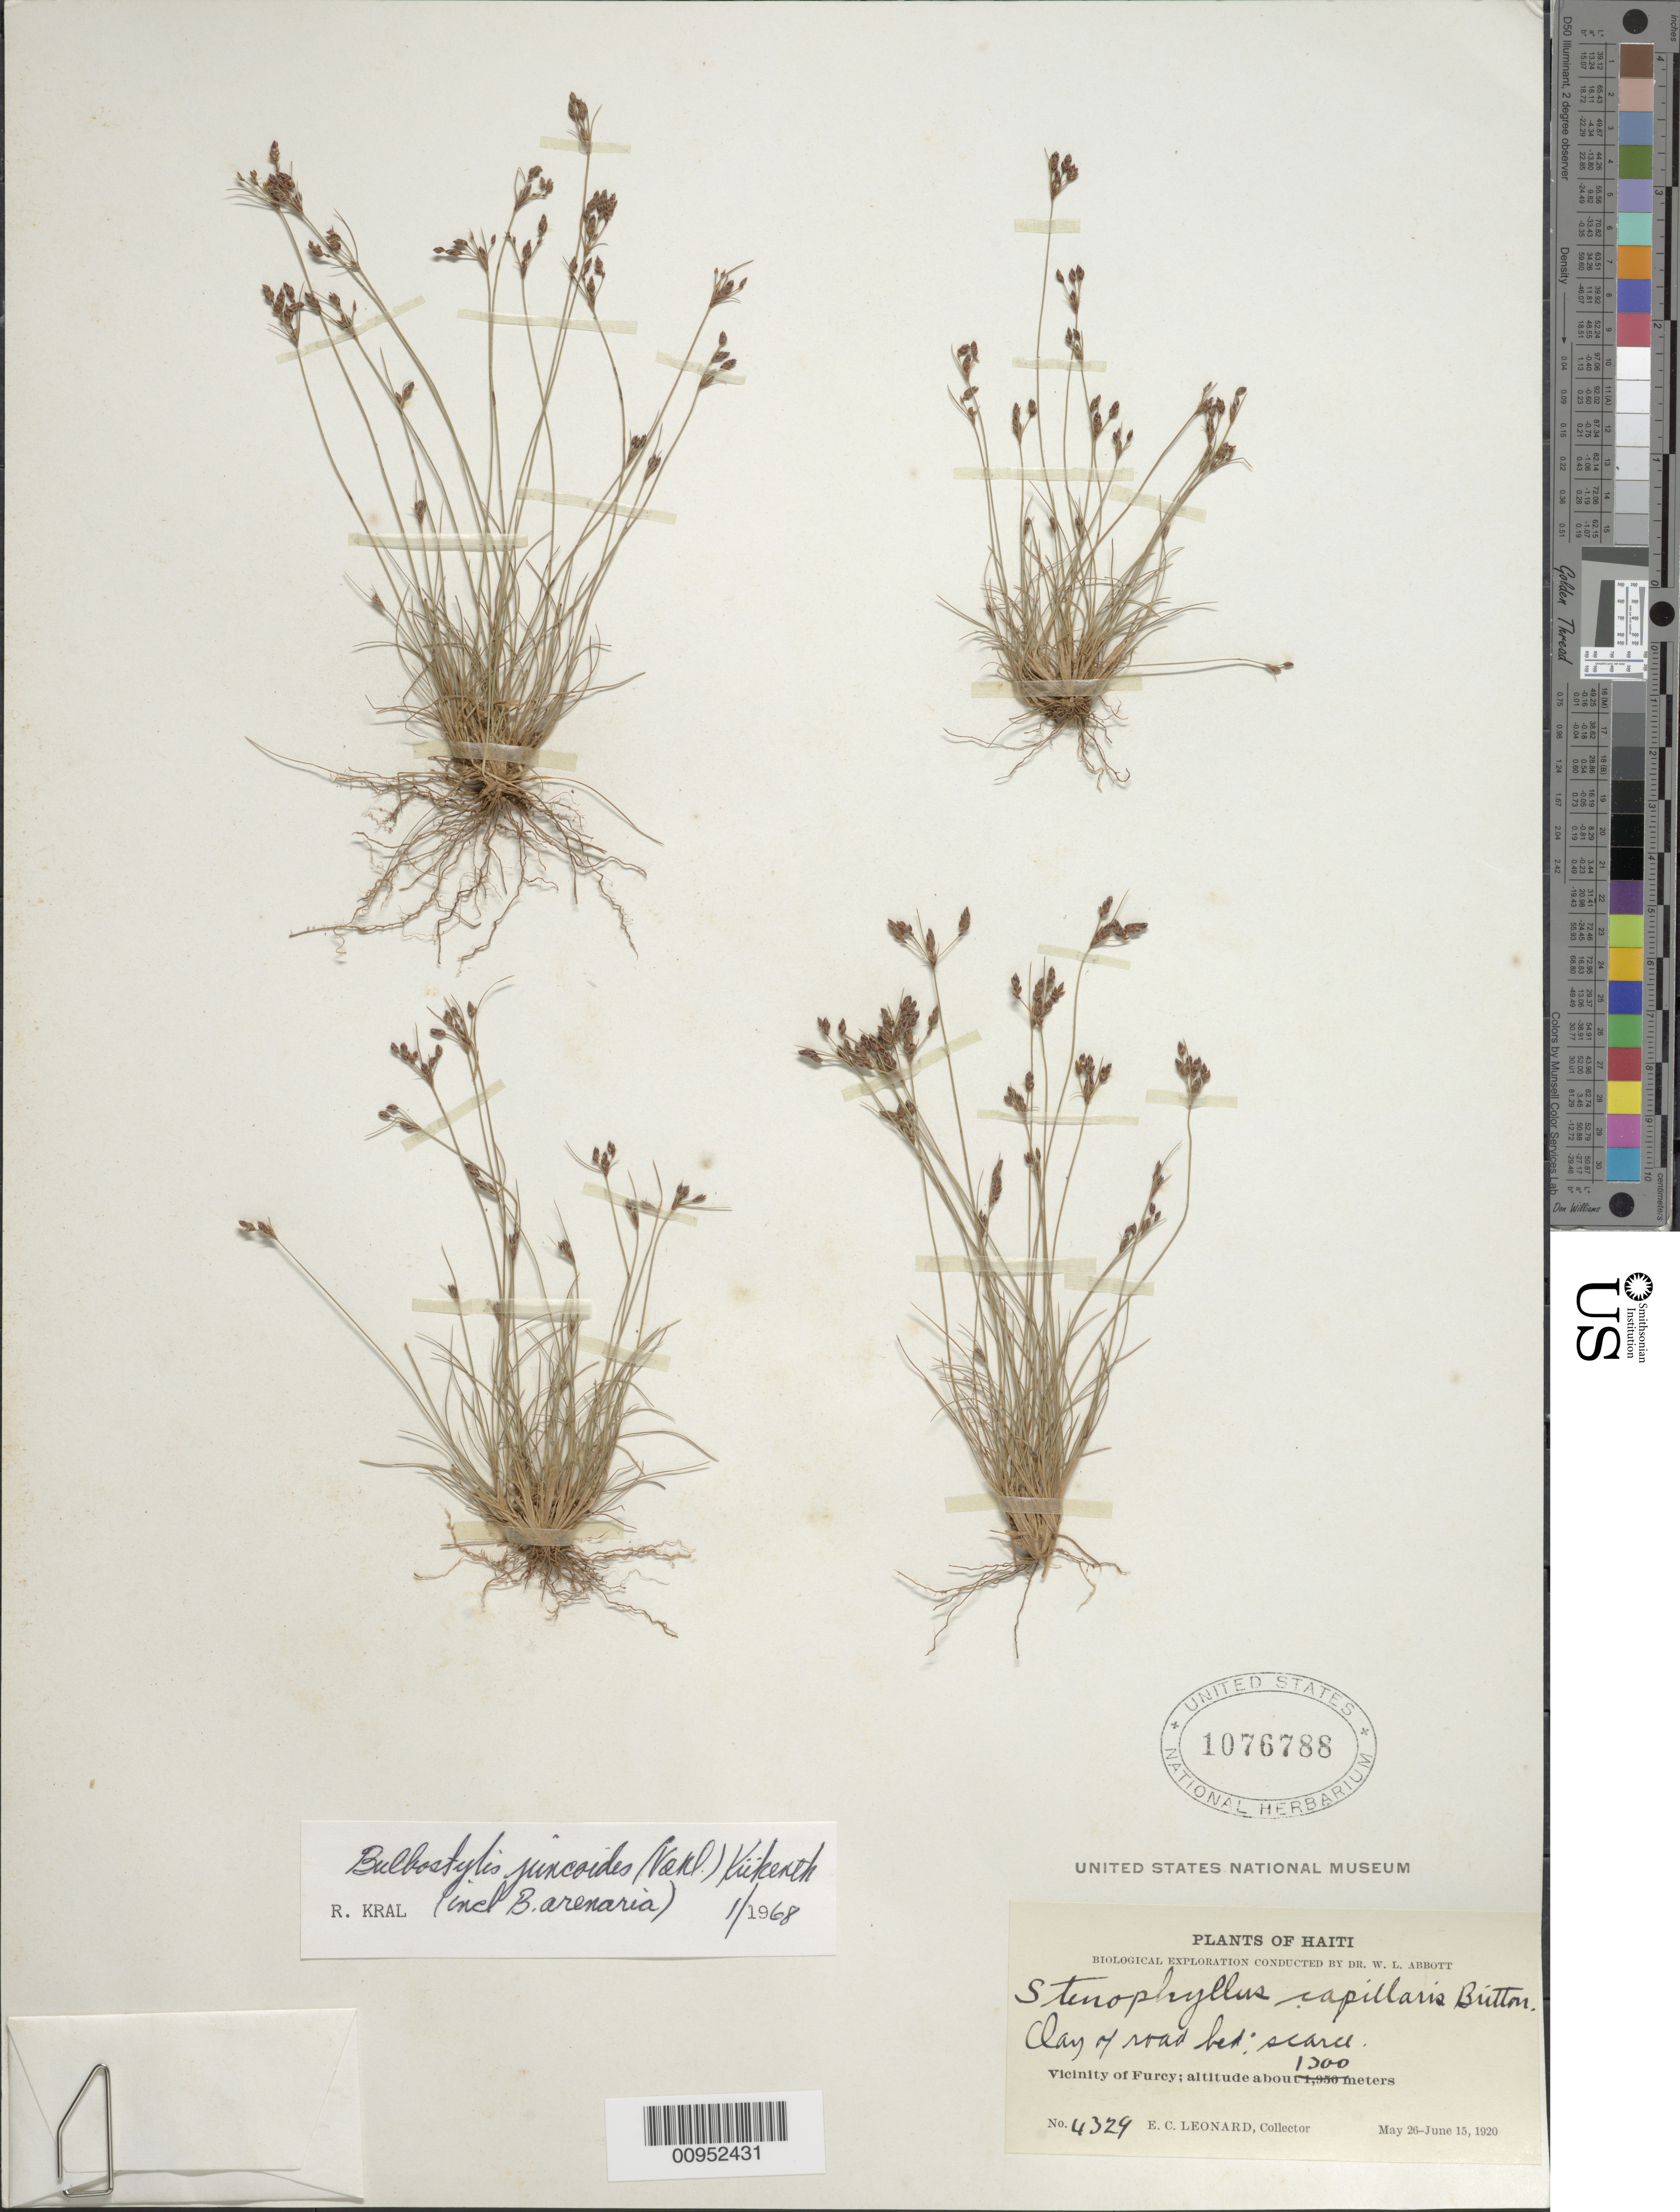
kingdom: Plantae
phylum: Tracheophyta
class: Liliopsida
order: Poales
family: Cyperaceae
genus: Bulbostylis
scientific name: Bulbostylis juncoides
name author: (Vahl) Kük. ex Herter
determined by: Kral, Robert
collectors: E. C. Leonard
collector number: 4329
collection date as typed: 26 May 1920 to 15 Jun 1920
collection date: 1920-05-26/1920-06-15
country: Haiti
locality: Vicinity of Furcy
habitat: Clay of road bed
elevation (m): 1300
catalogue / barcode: US 1076788